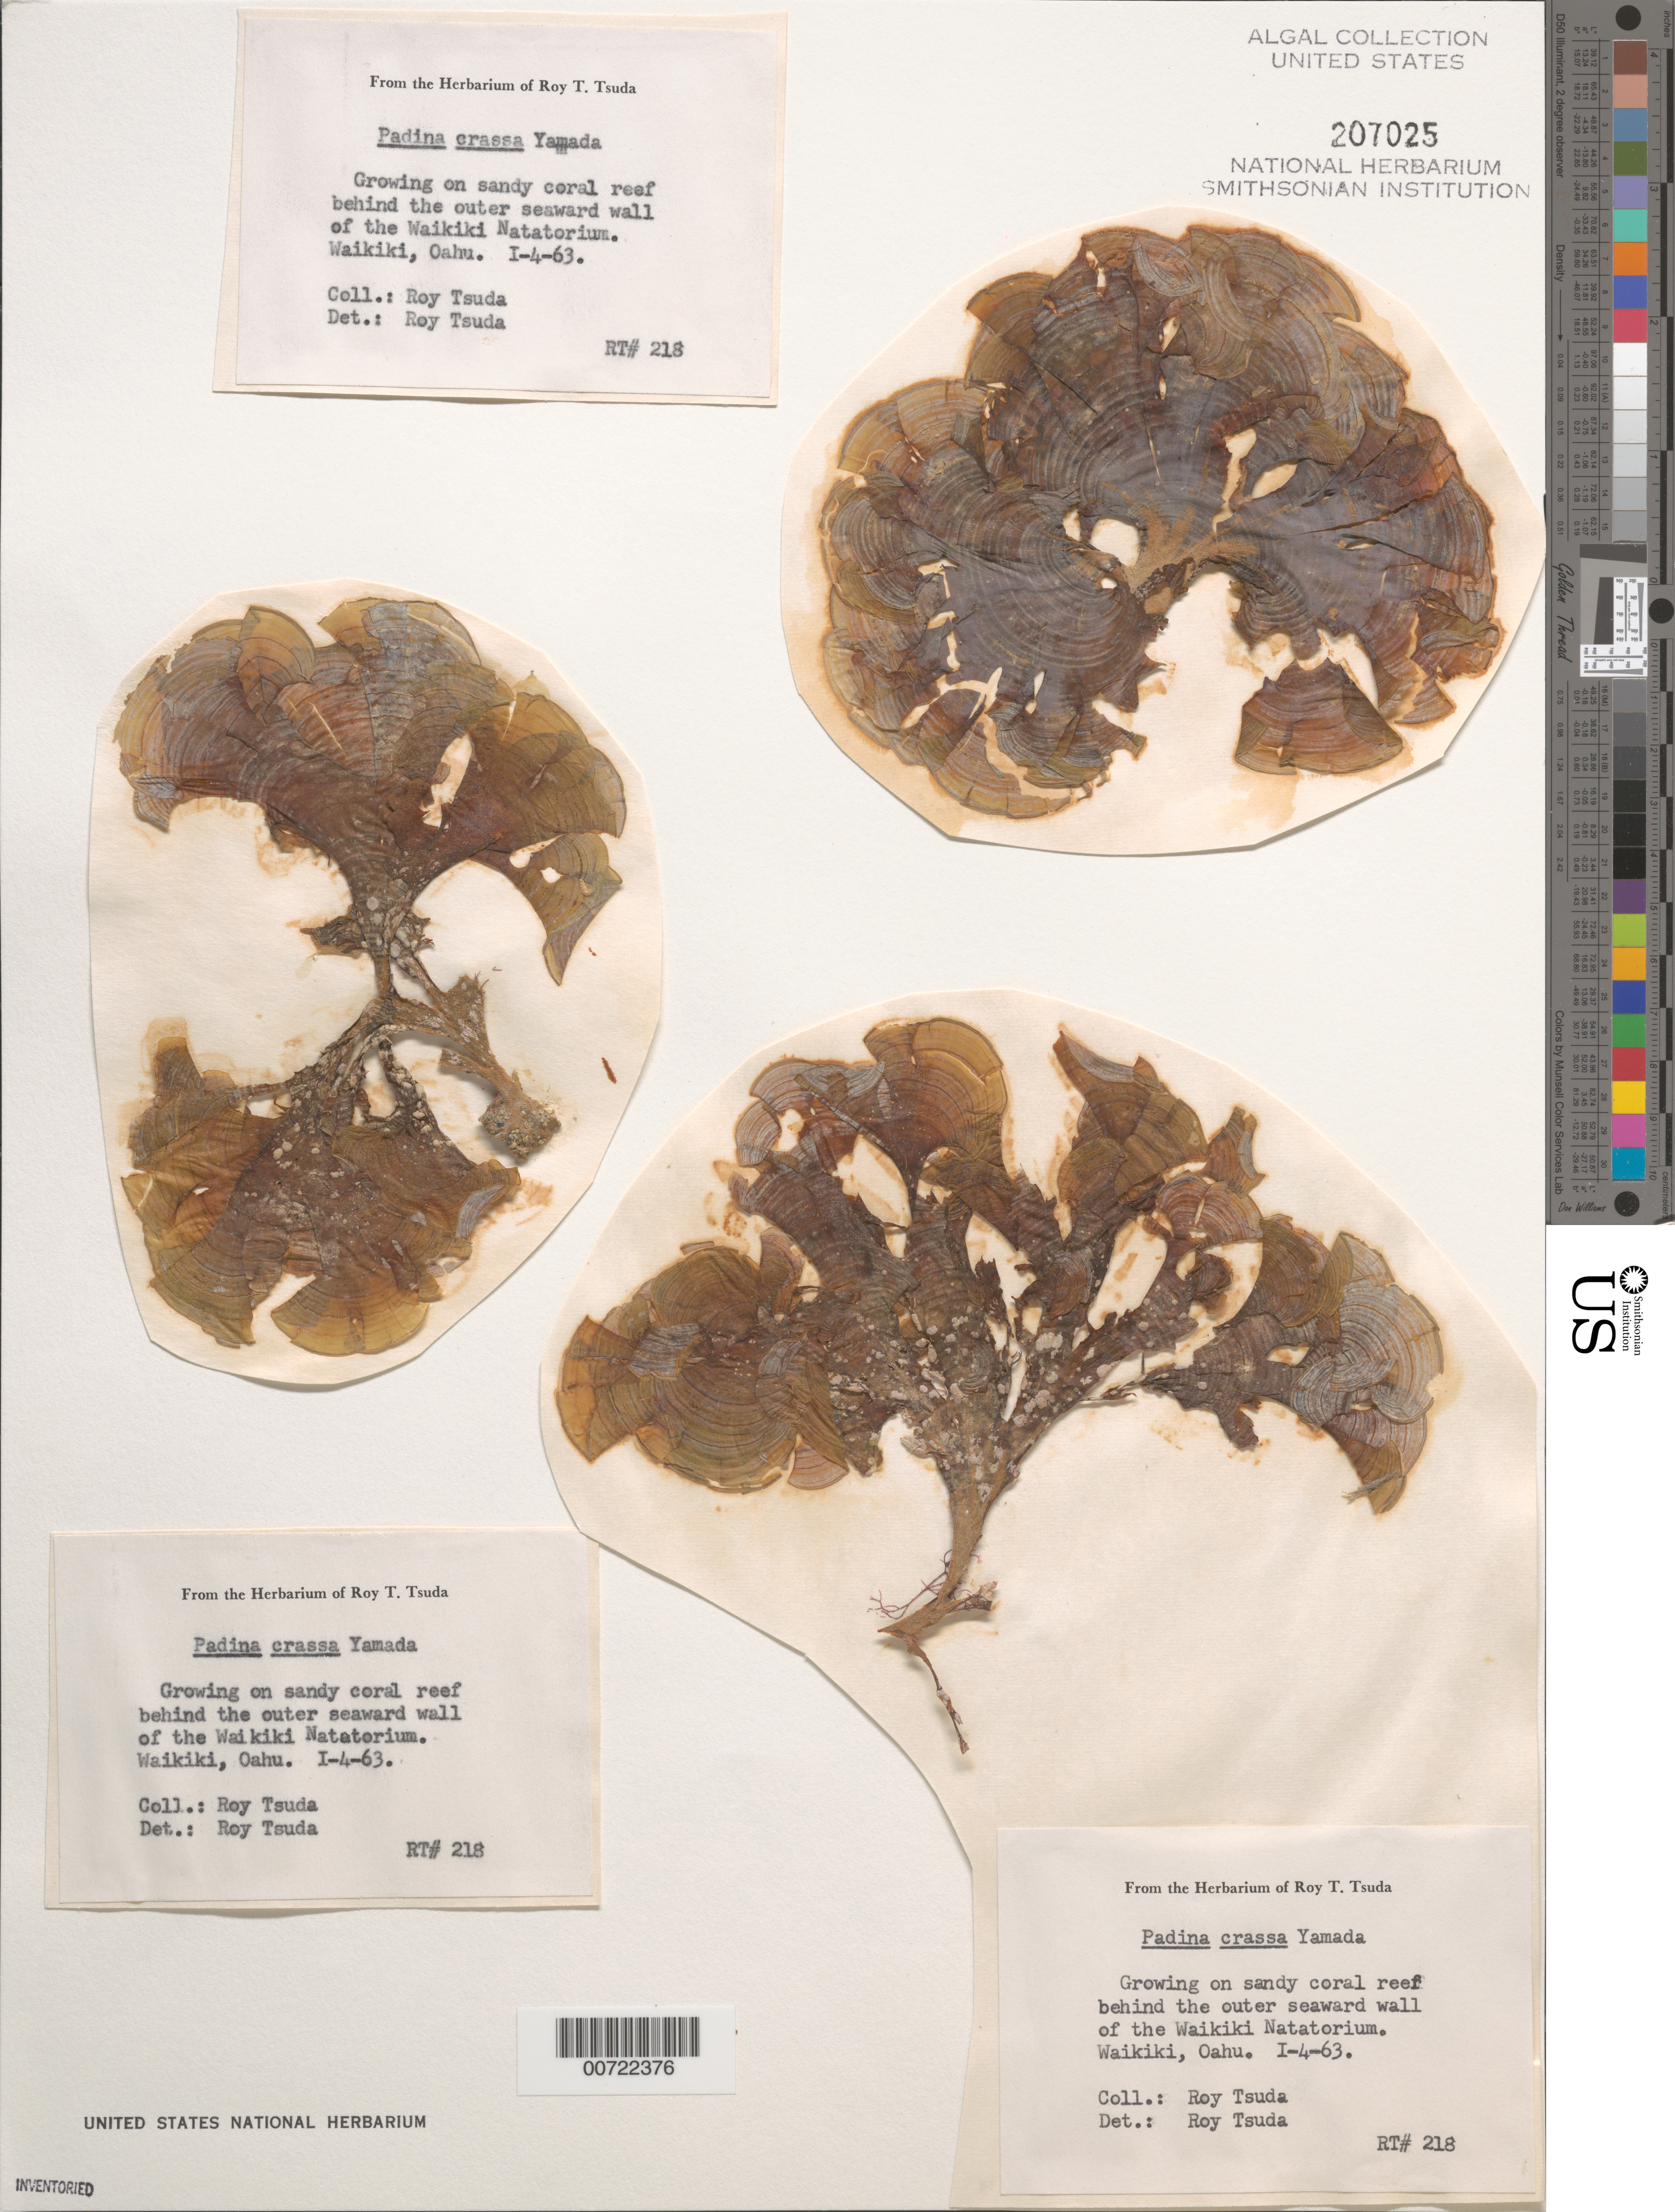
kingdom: Chromista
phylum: Ochrophyta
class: Phaeophyceae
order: Dictyotales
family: Dictyotaceae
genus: Padina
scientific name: Padina gymnospora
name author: (Kütz.) O.G. Sond.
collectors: R. Tsuda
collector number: RT 218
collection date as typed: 04 Jan 1963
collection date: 1963-01-04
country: United States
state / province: Hawaii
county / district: Honolulu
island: Oahu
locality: Waikiki, Waikiki Natatorium wall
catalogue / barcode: US 207025